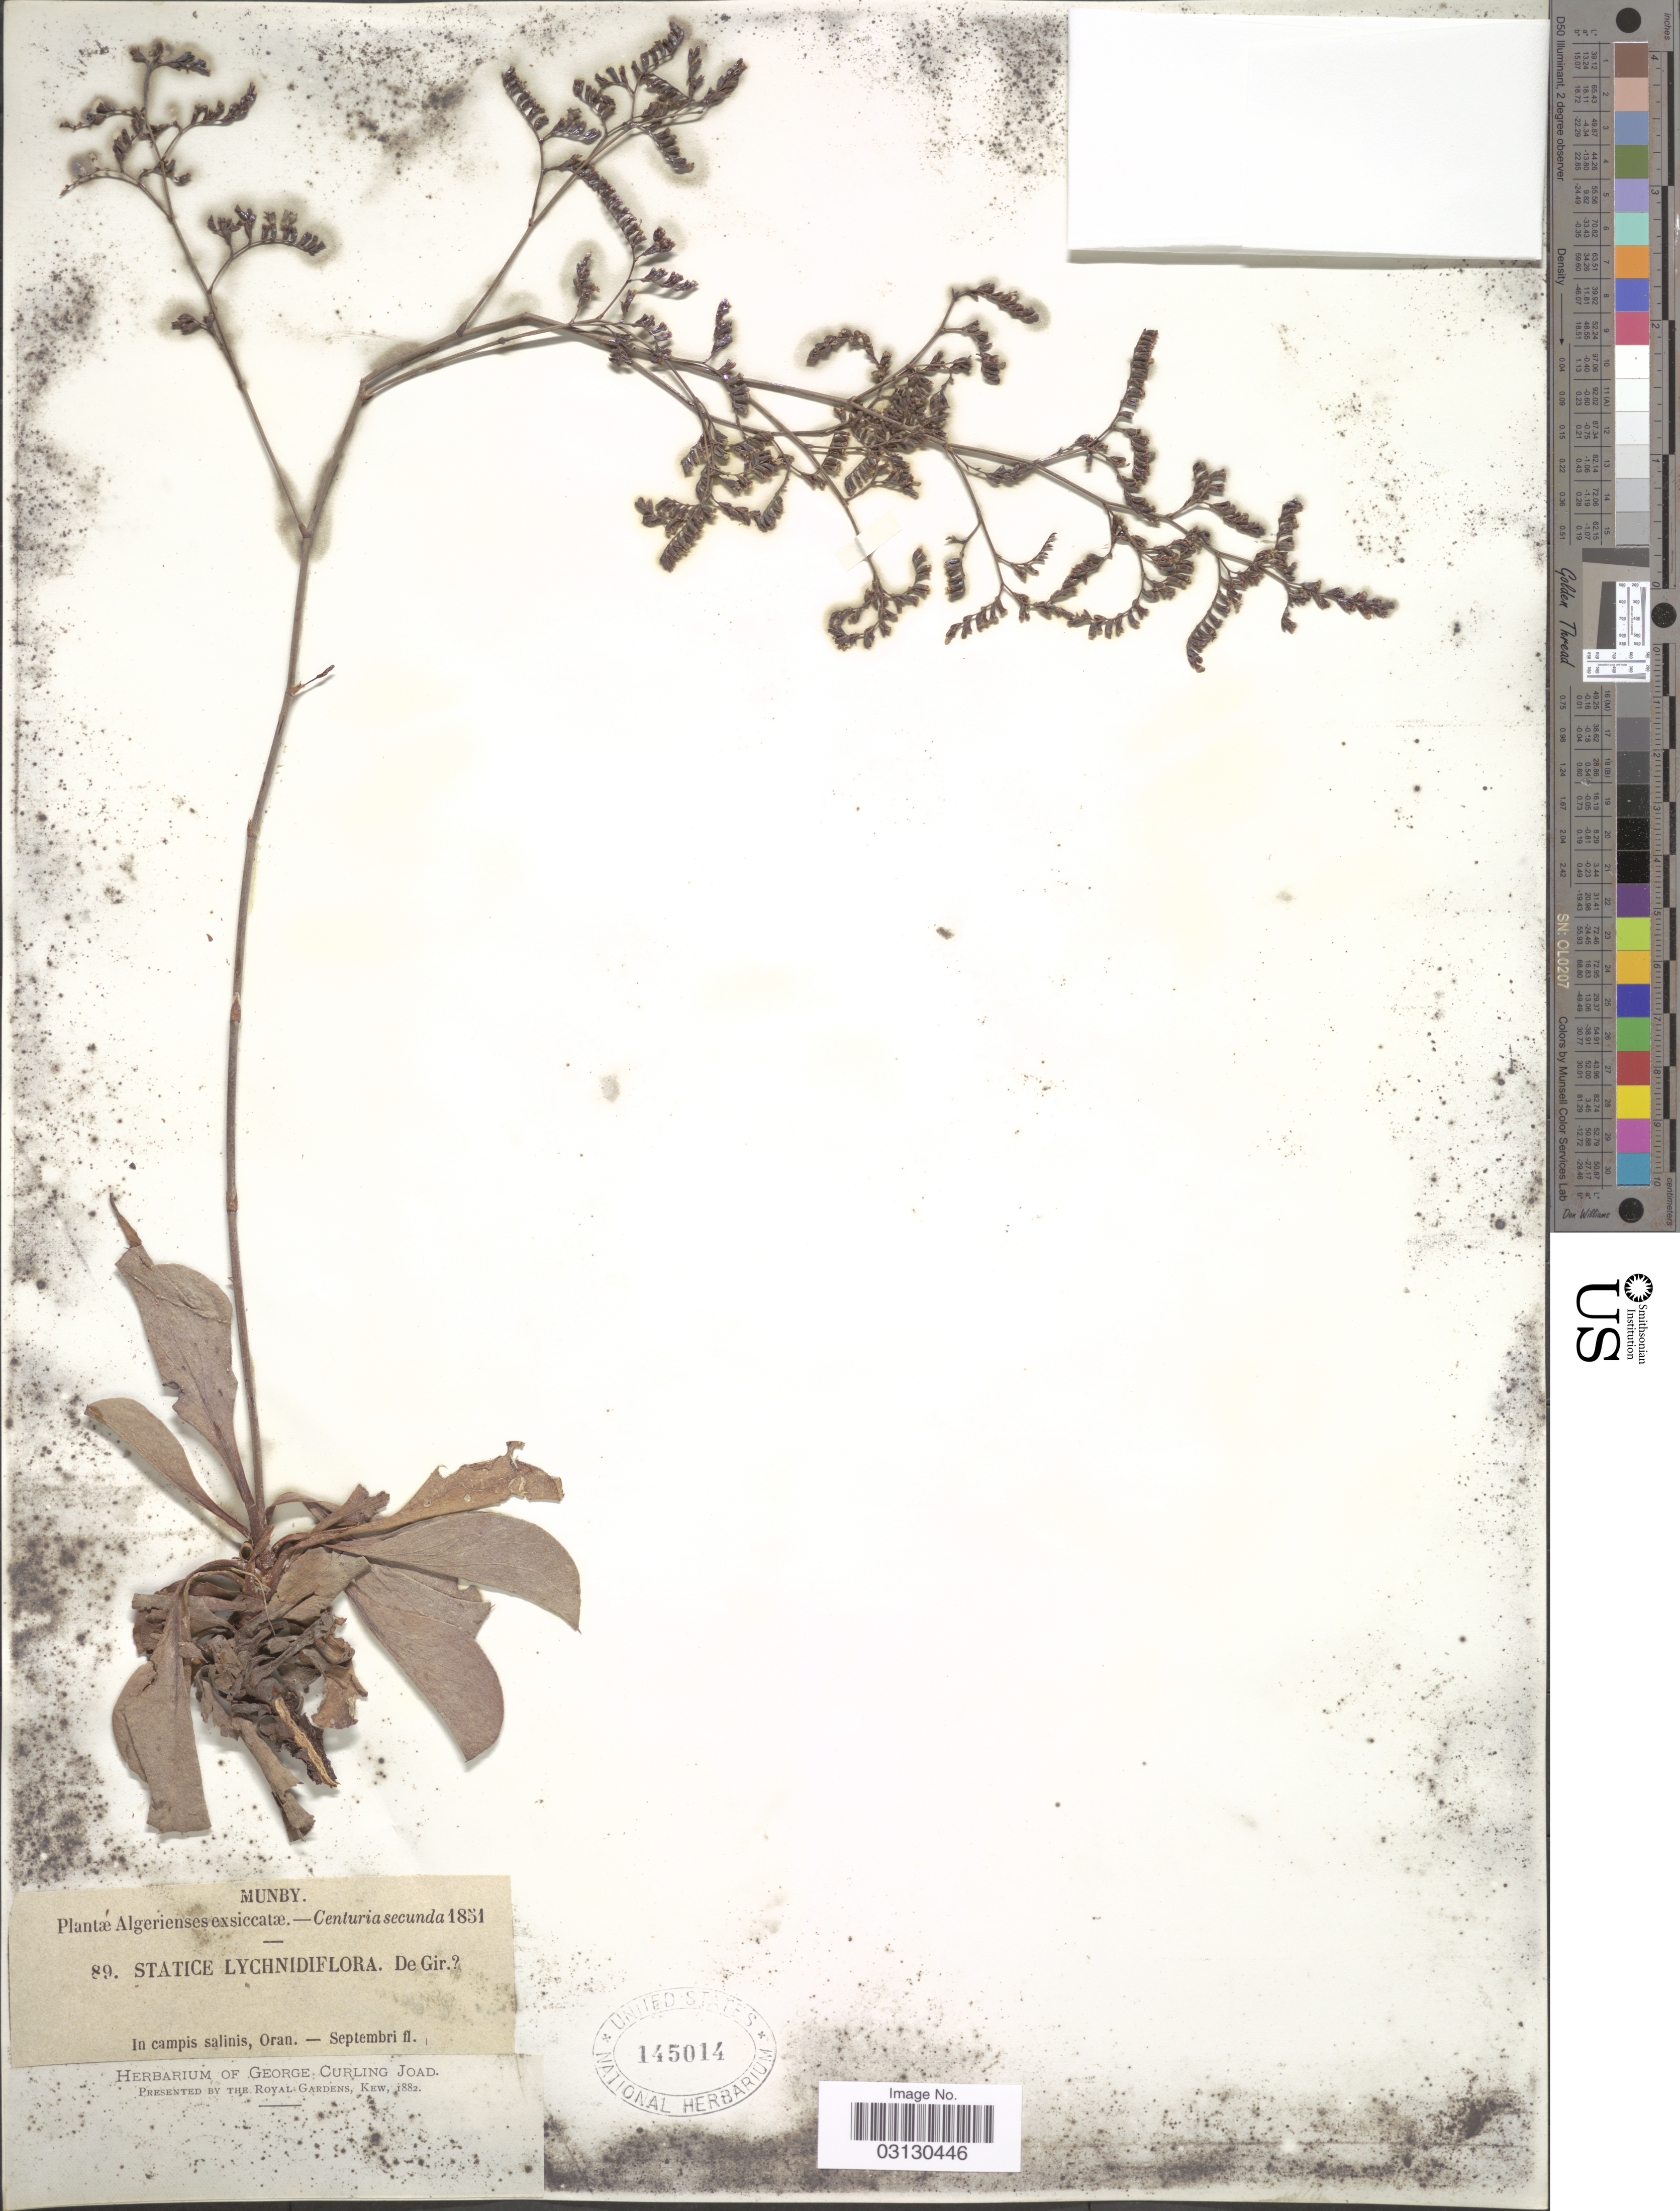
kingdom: Plantae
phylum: Tracheophyta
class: Magnoliopsida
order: Caryophyllales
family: Plumbaginaceae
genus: Limonium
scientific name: Limonium lychnidifolium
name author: (Girard) Kuntze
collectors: Munby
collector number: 89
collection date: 1851-09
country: Algeria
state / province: Oran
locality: Algerienses. In campis salinis.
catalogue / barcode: US 145014